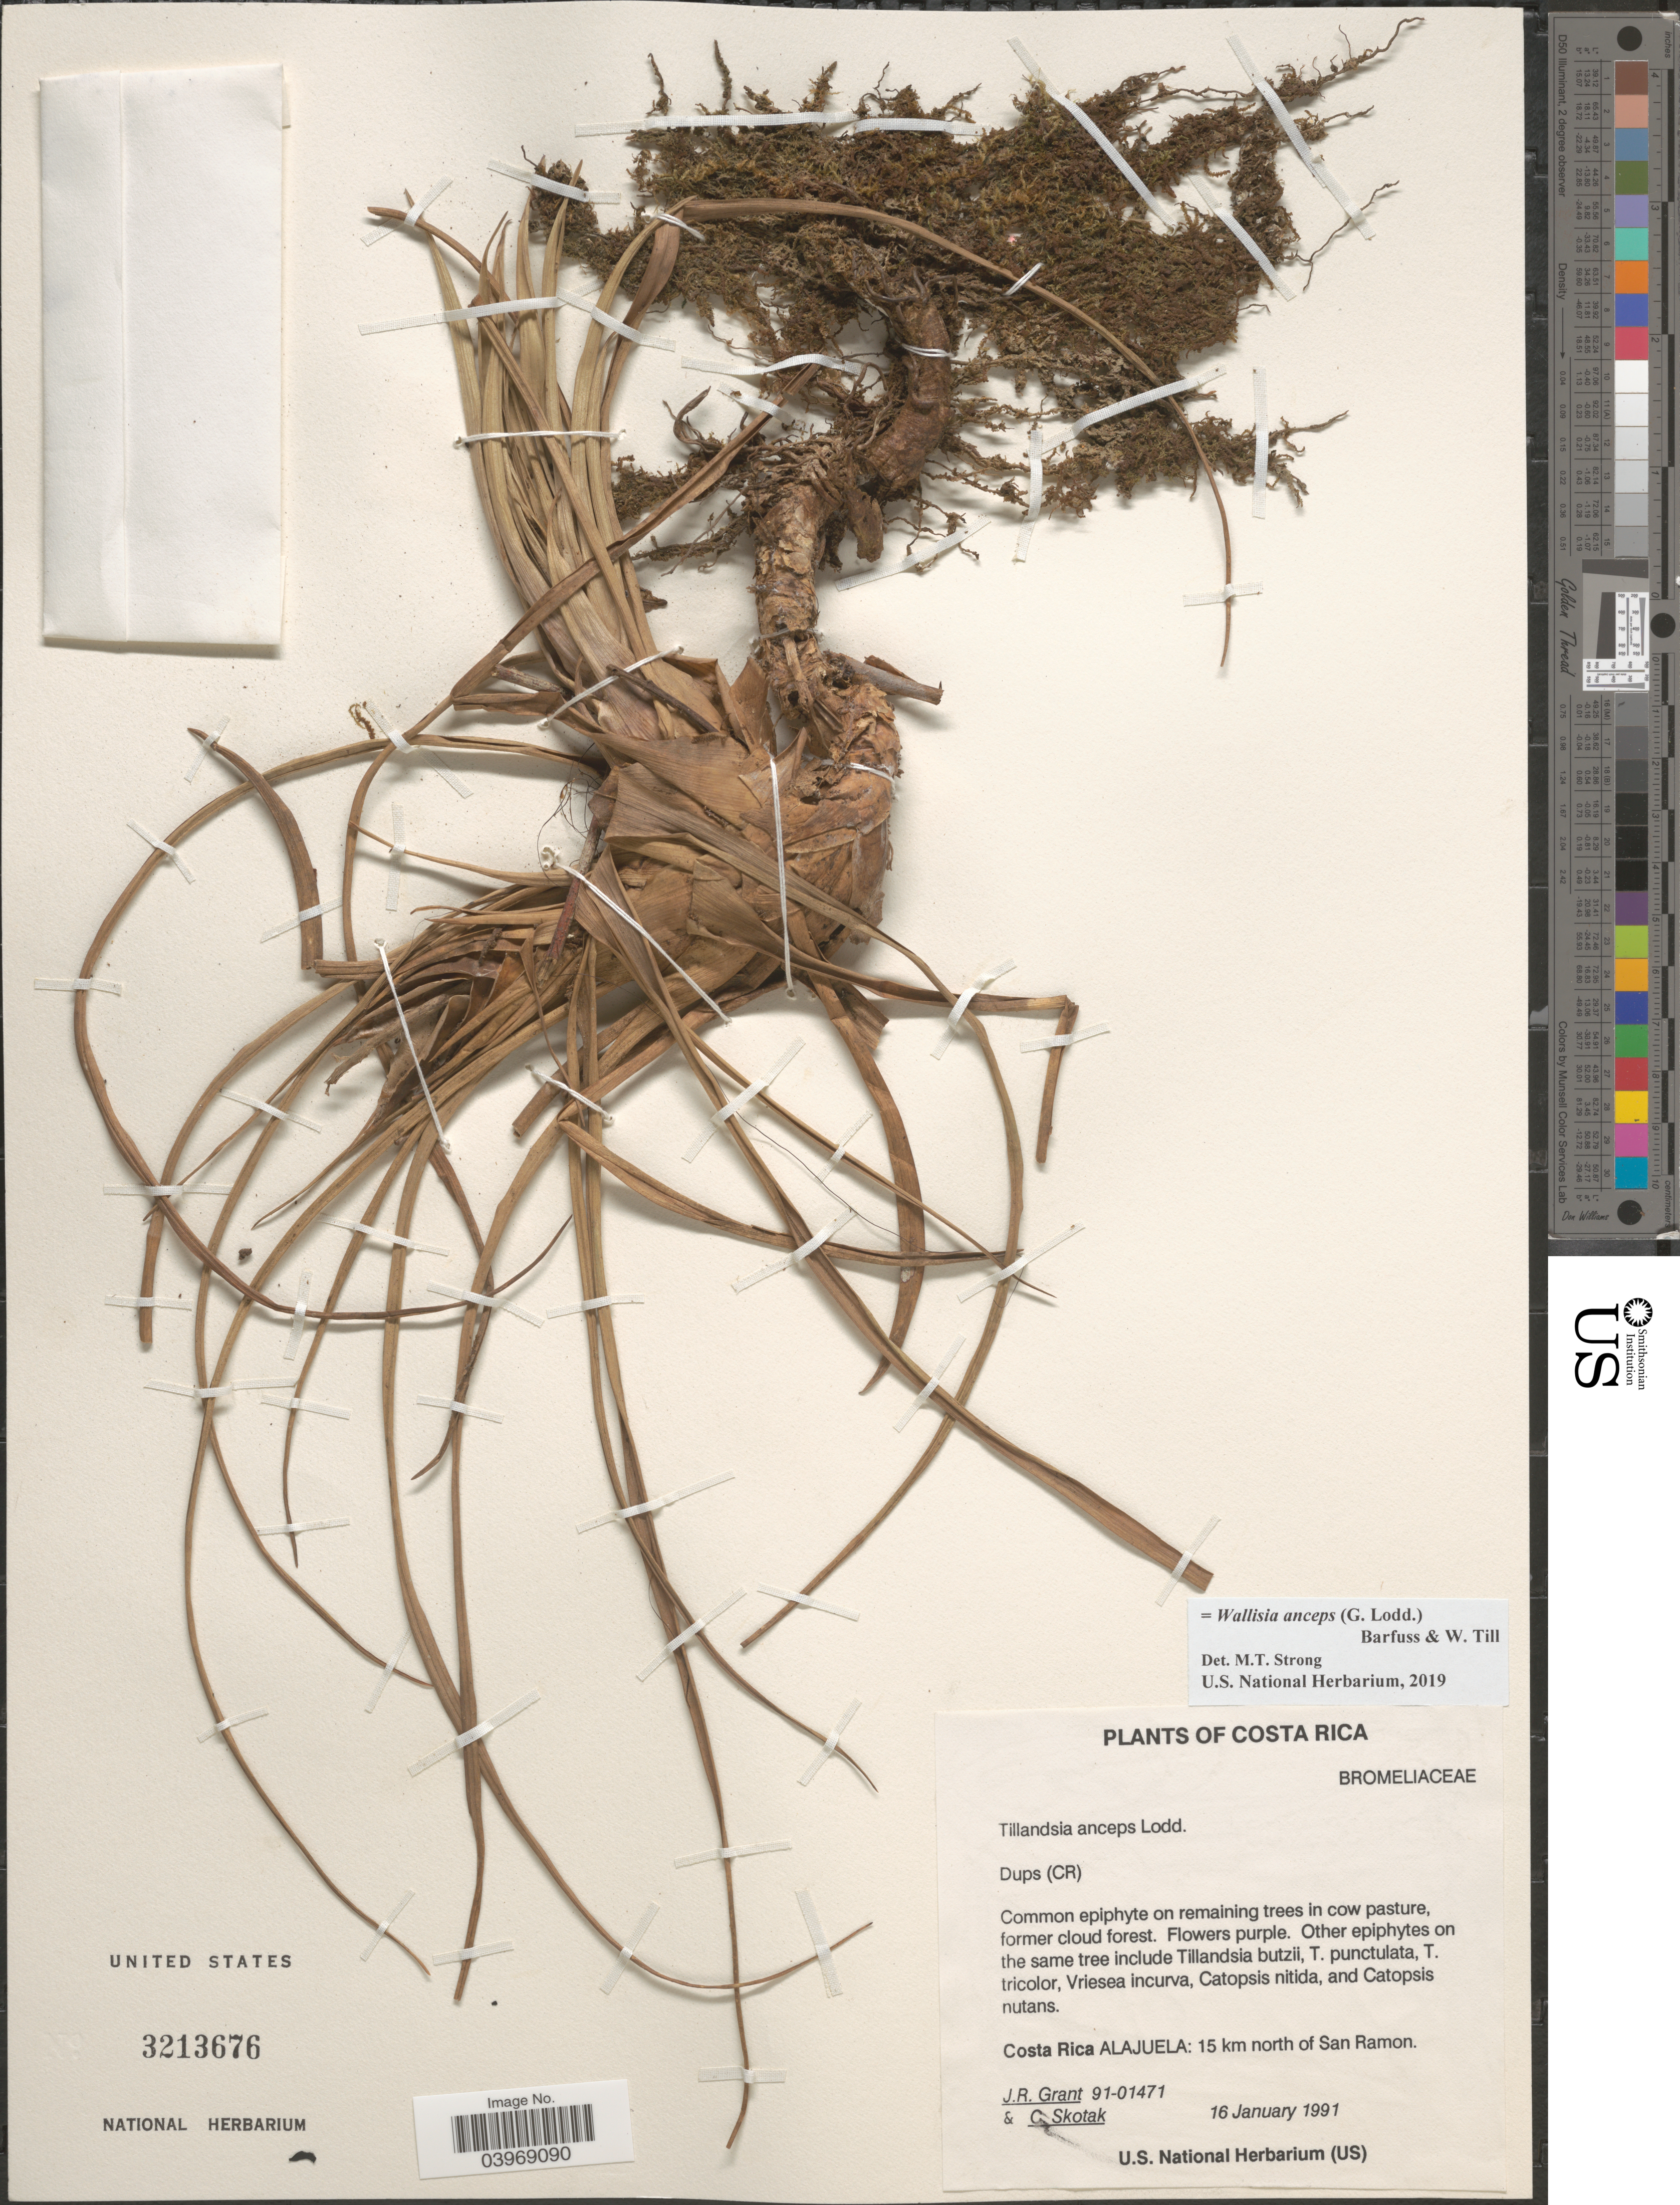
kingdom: Plantae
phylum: Tracheophyta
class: Liliopsida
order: Poales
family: Bromeliaceae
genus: Wallisia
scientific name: Wallisia anceps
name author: (G. Lodd.) Barfuss & W. Till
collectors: J. Grant & C. Skotak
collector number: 91-01471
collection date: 1991-01-16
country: Costa Rica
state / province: Alajuela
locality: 15 km north of San Ramon.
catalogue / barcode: US 3213676